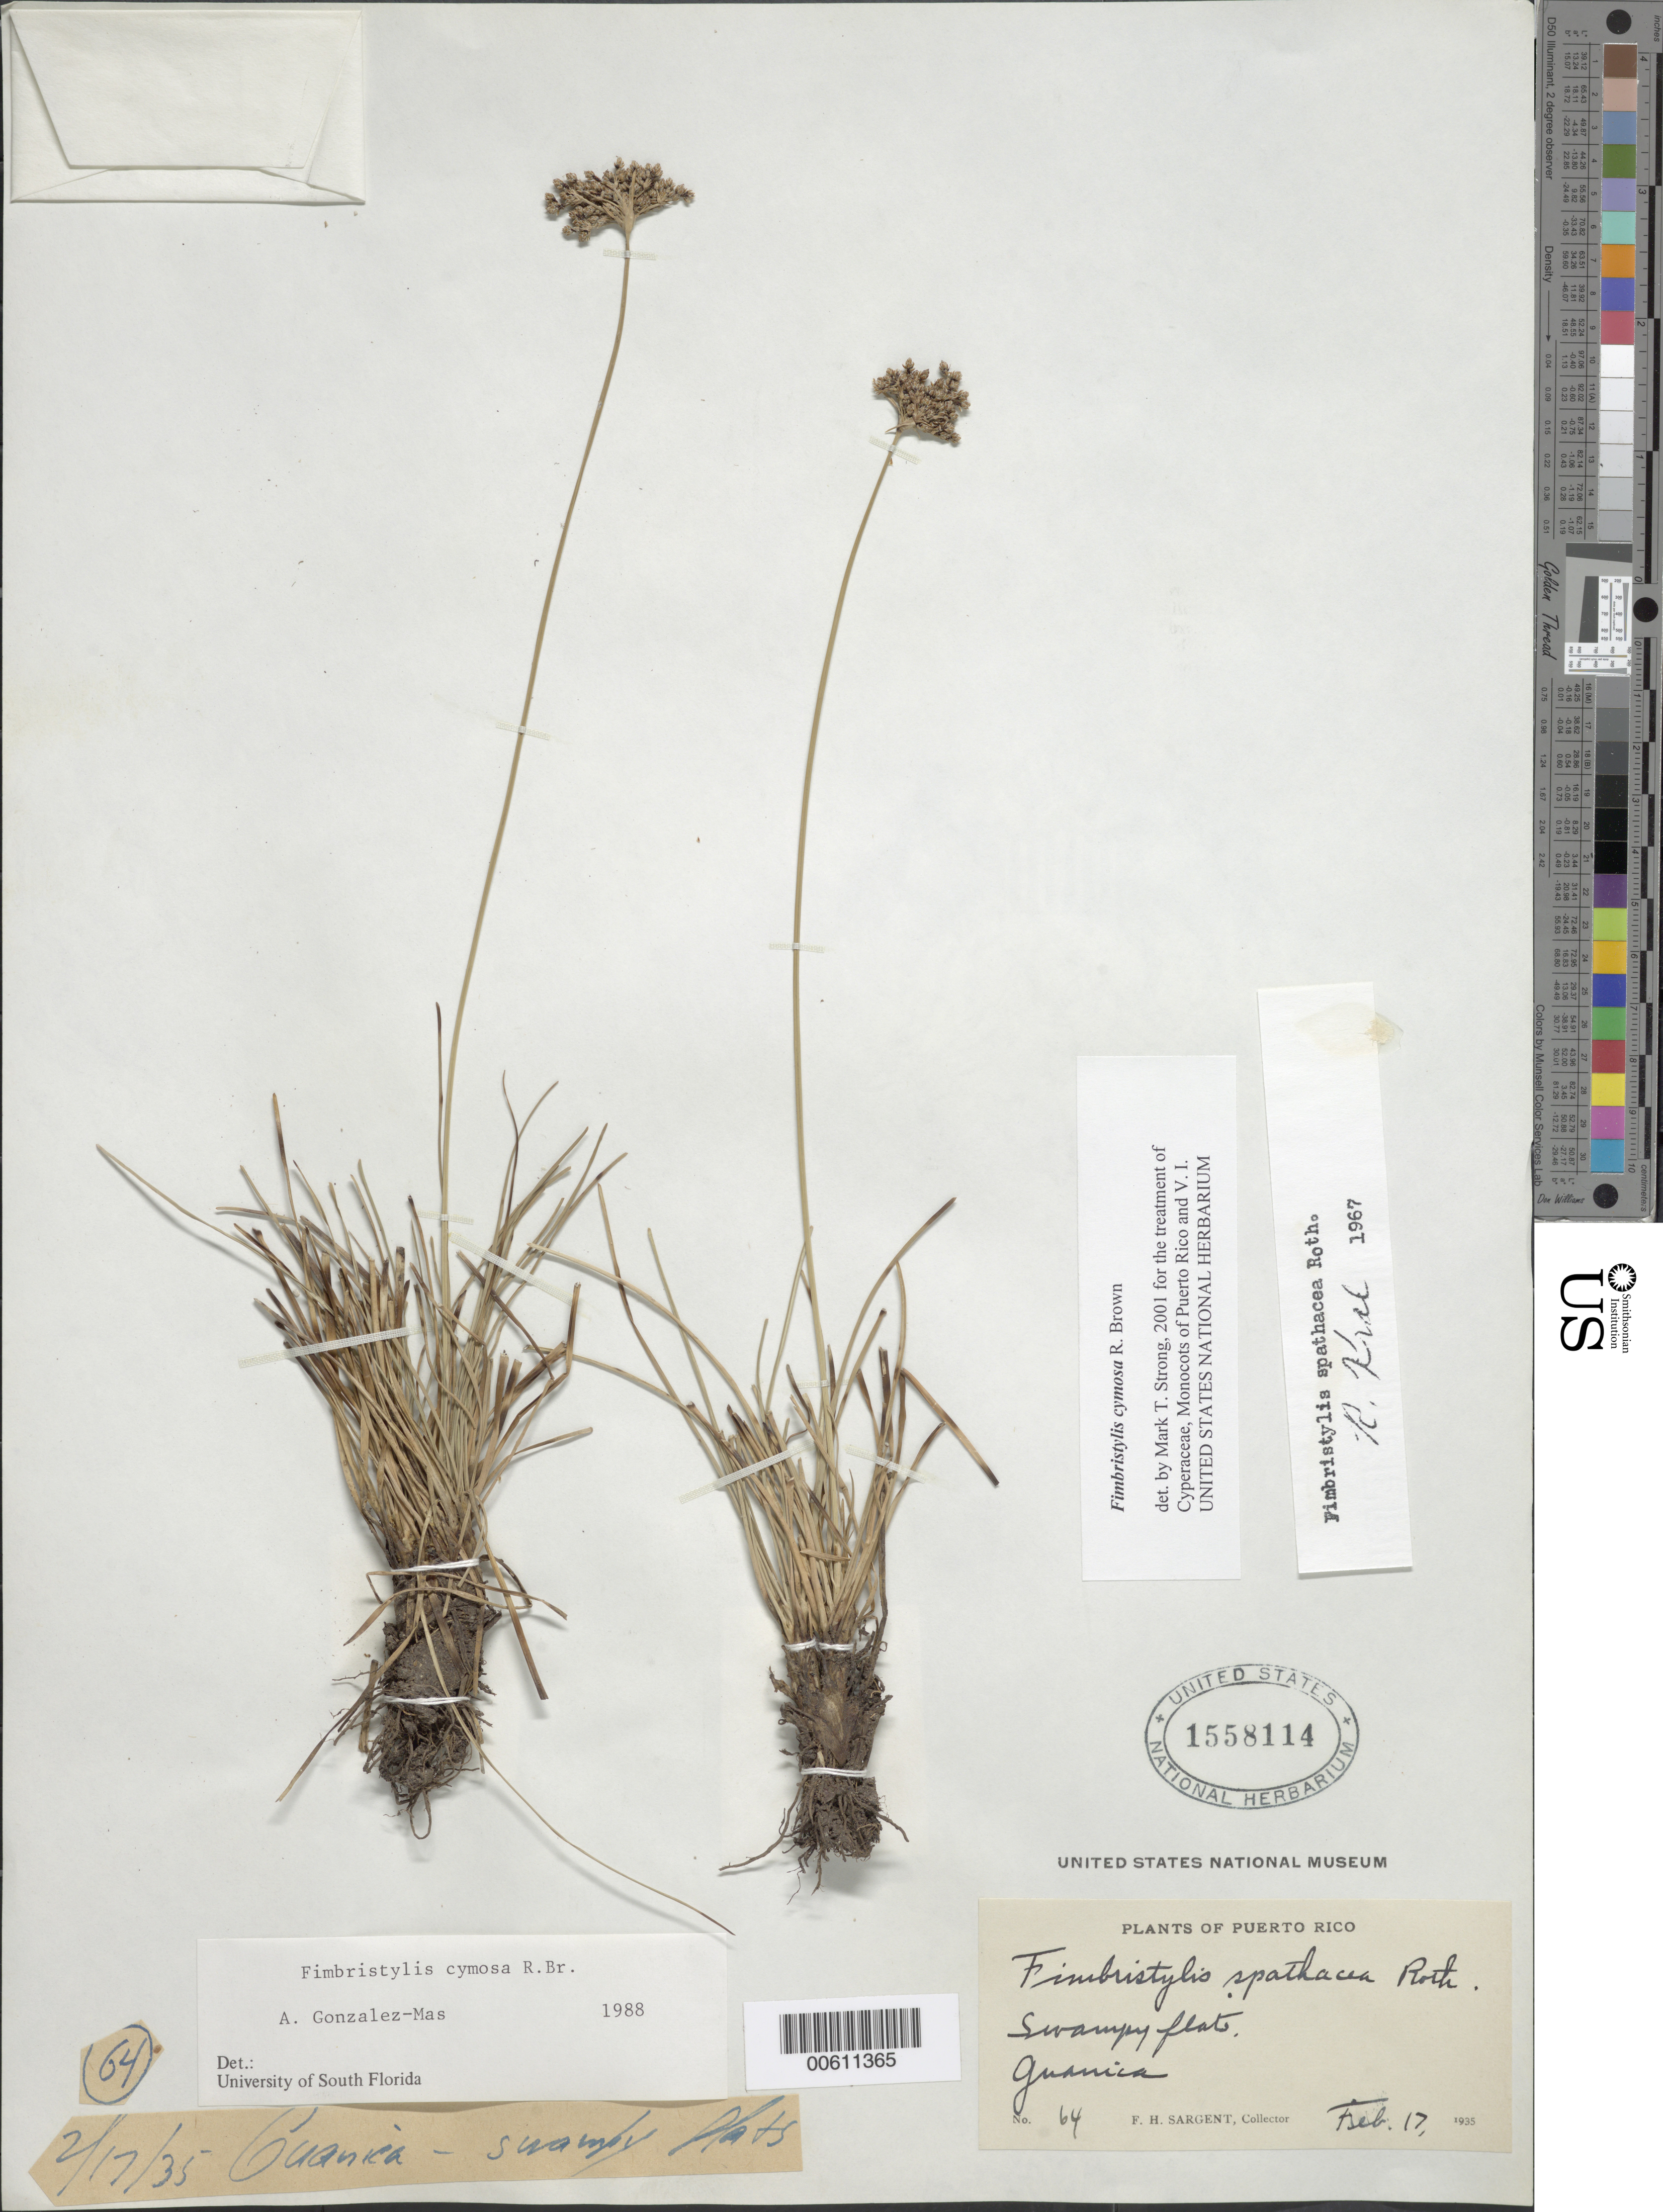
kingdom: Plantae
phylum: Tracheophyta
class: Liliopsida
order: Poales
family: Cyperaceae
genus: Fimbristylis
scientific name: Fimbristylis cymosa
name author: R. Br.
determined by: Strong, M. T., (US), Smithsonian Institution - National Museum of Natural History (UNITED STATES)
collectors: F. H. Sargent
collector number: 64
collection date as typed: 17 Feb 1935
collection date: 1935-02-17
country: Puerto Rico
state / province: Guánica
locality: Guánica.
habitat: Swampy flat.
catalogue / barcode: US 1558114